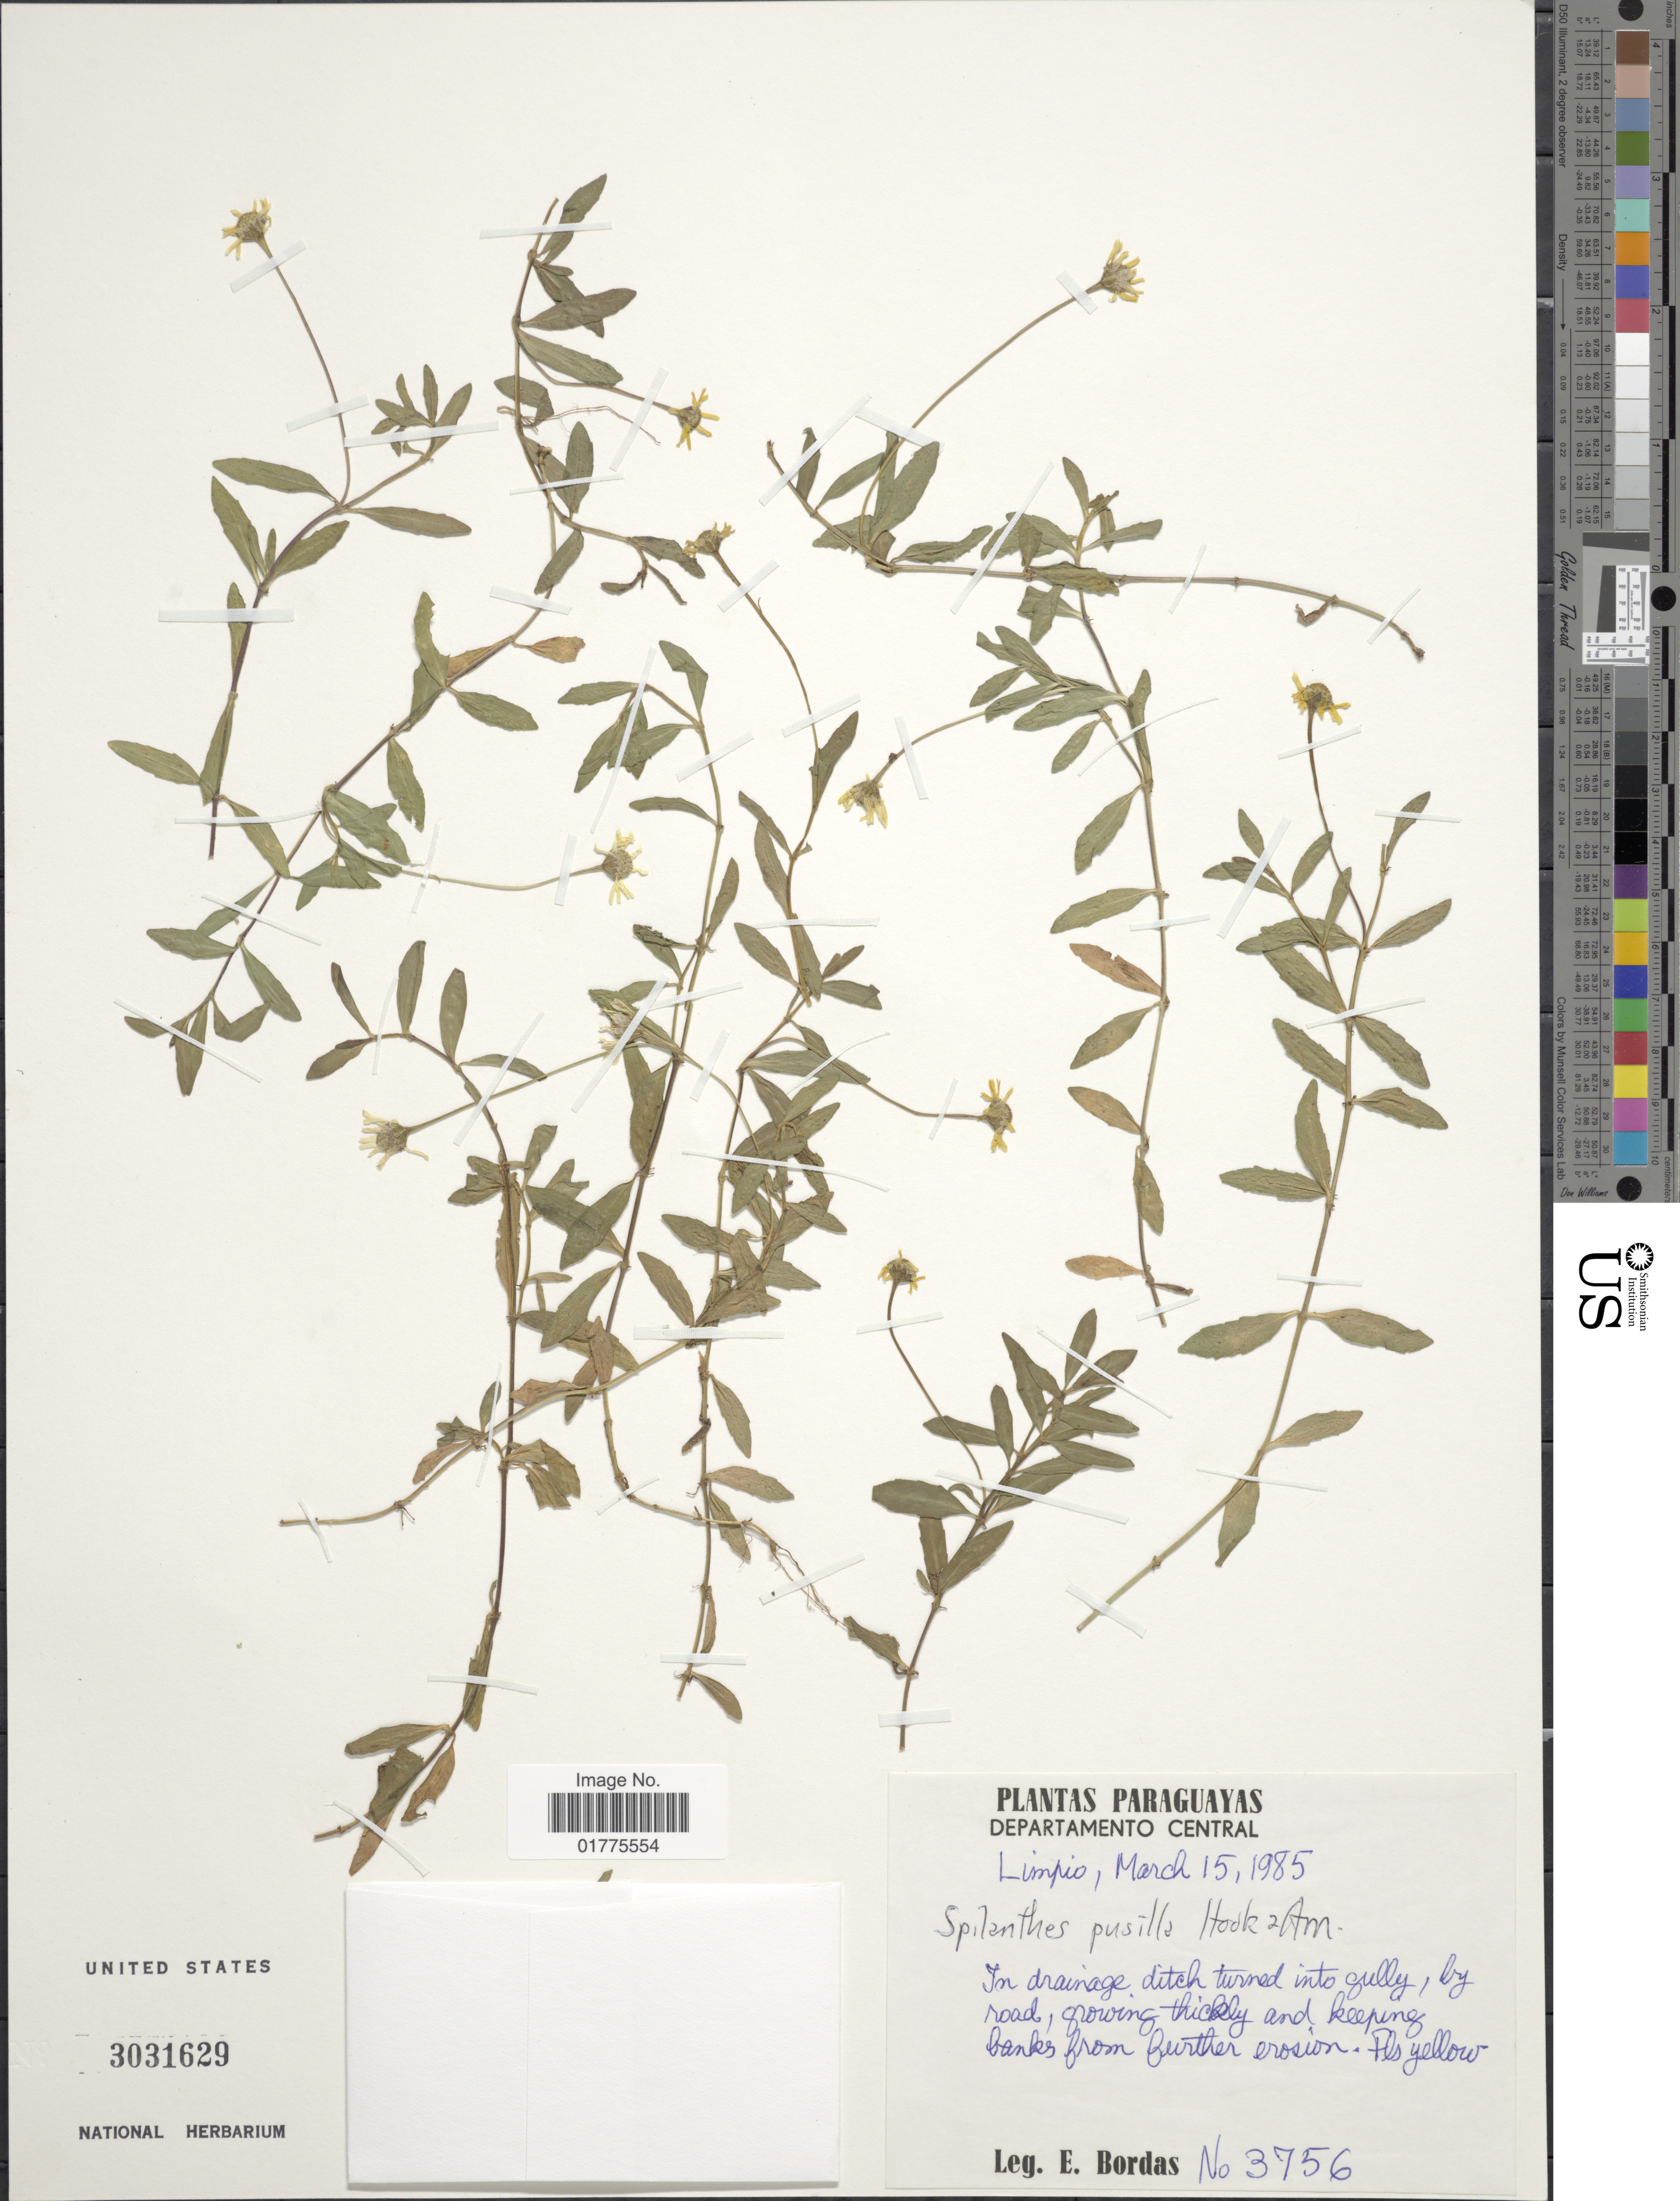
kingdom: Plantae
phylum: Tracheophyta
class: Magnoliopsida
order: Asterales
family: Asteraceae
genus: Acmella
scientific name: Acmella pusilla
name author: (Hook. & Arn.) R.K. Jansen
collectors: E. Bordas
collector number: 3756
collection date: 1985-03-15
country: Paraguay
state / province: Central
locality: Limpio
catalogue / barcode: US 3031629